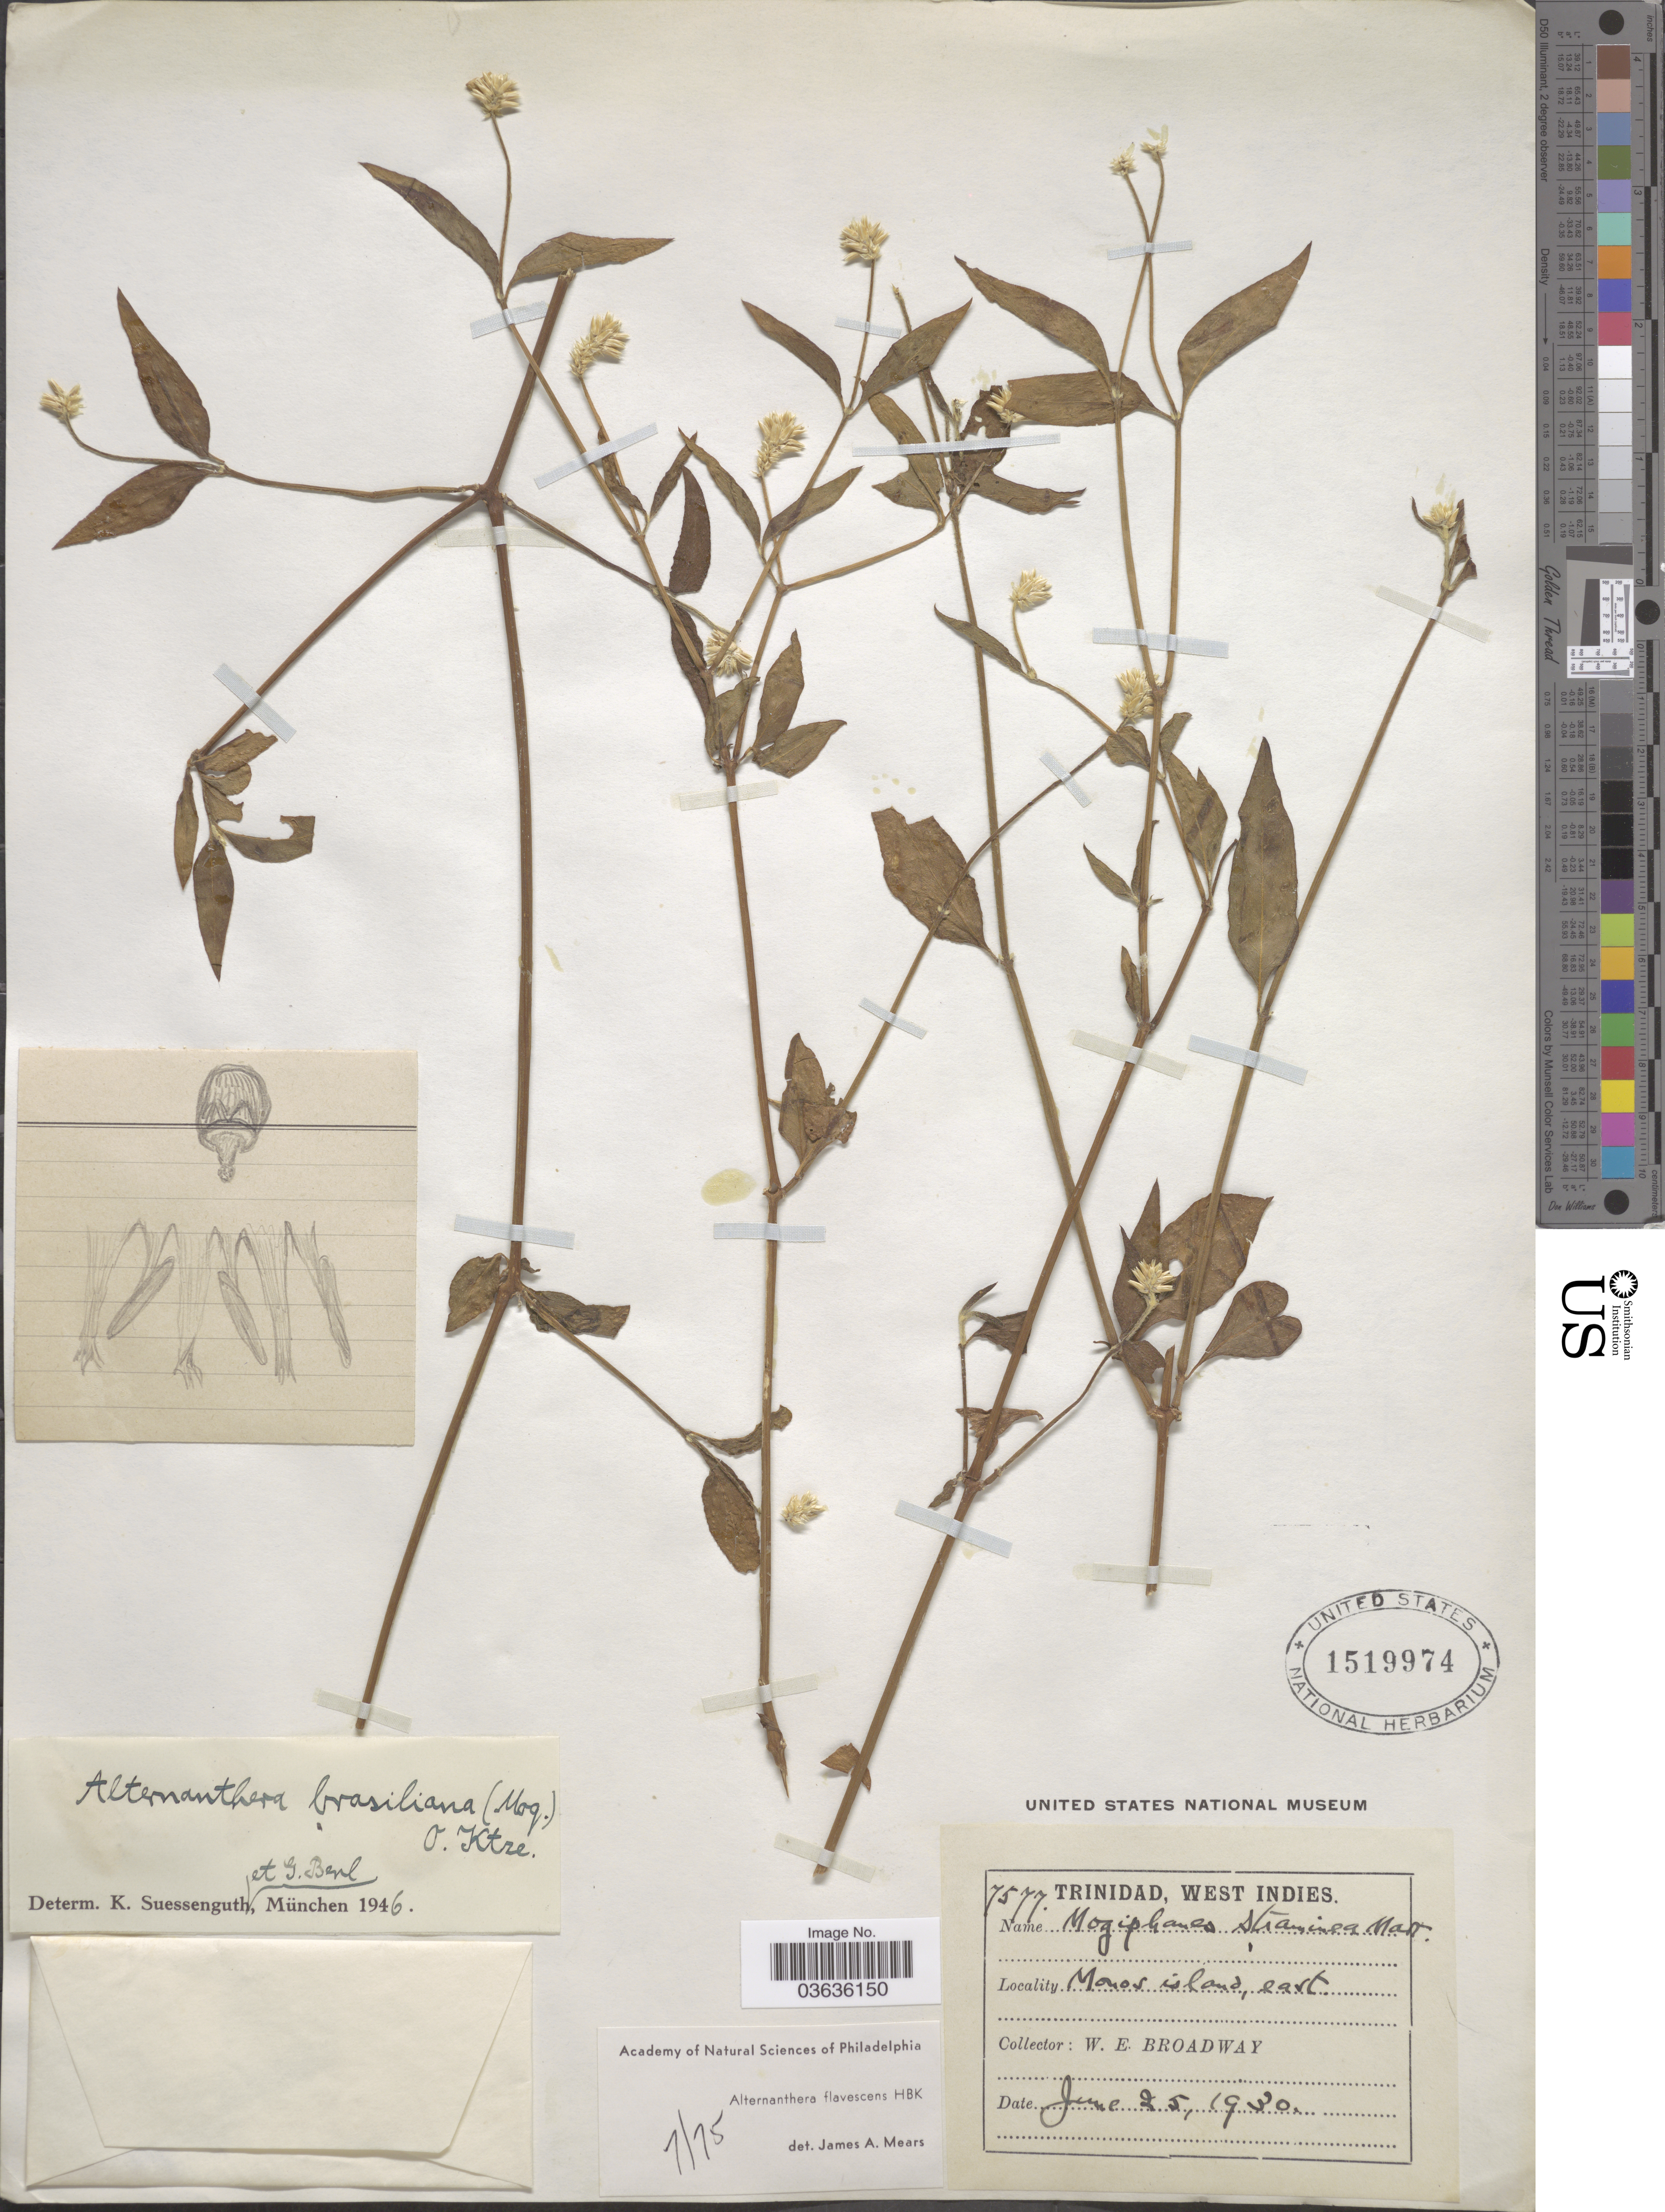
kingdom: Plantae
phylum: Tracheophyta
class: Magnoliopsida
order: Caryophyllales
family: Amaranthaceae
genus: Alternanthera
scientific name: Alternanthera flavescens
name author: Kunth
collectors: W. E. Broadway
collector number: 7577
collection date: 1930-06-25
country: Trinidad and Tobago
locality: Monos island, east.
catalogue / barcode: US 1519974